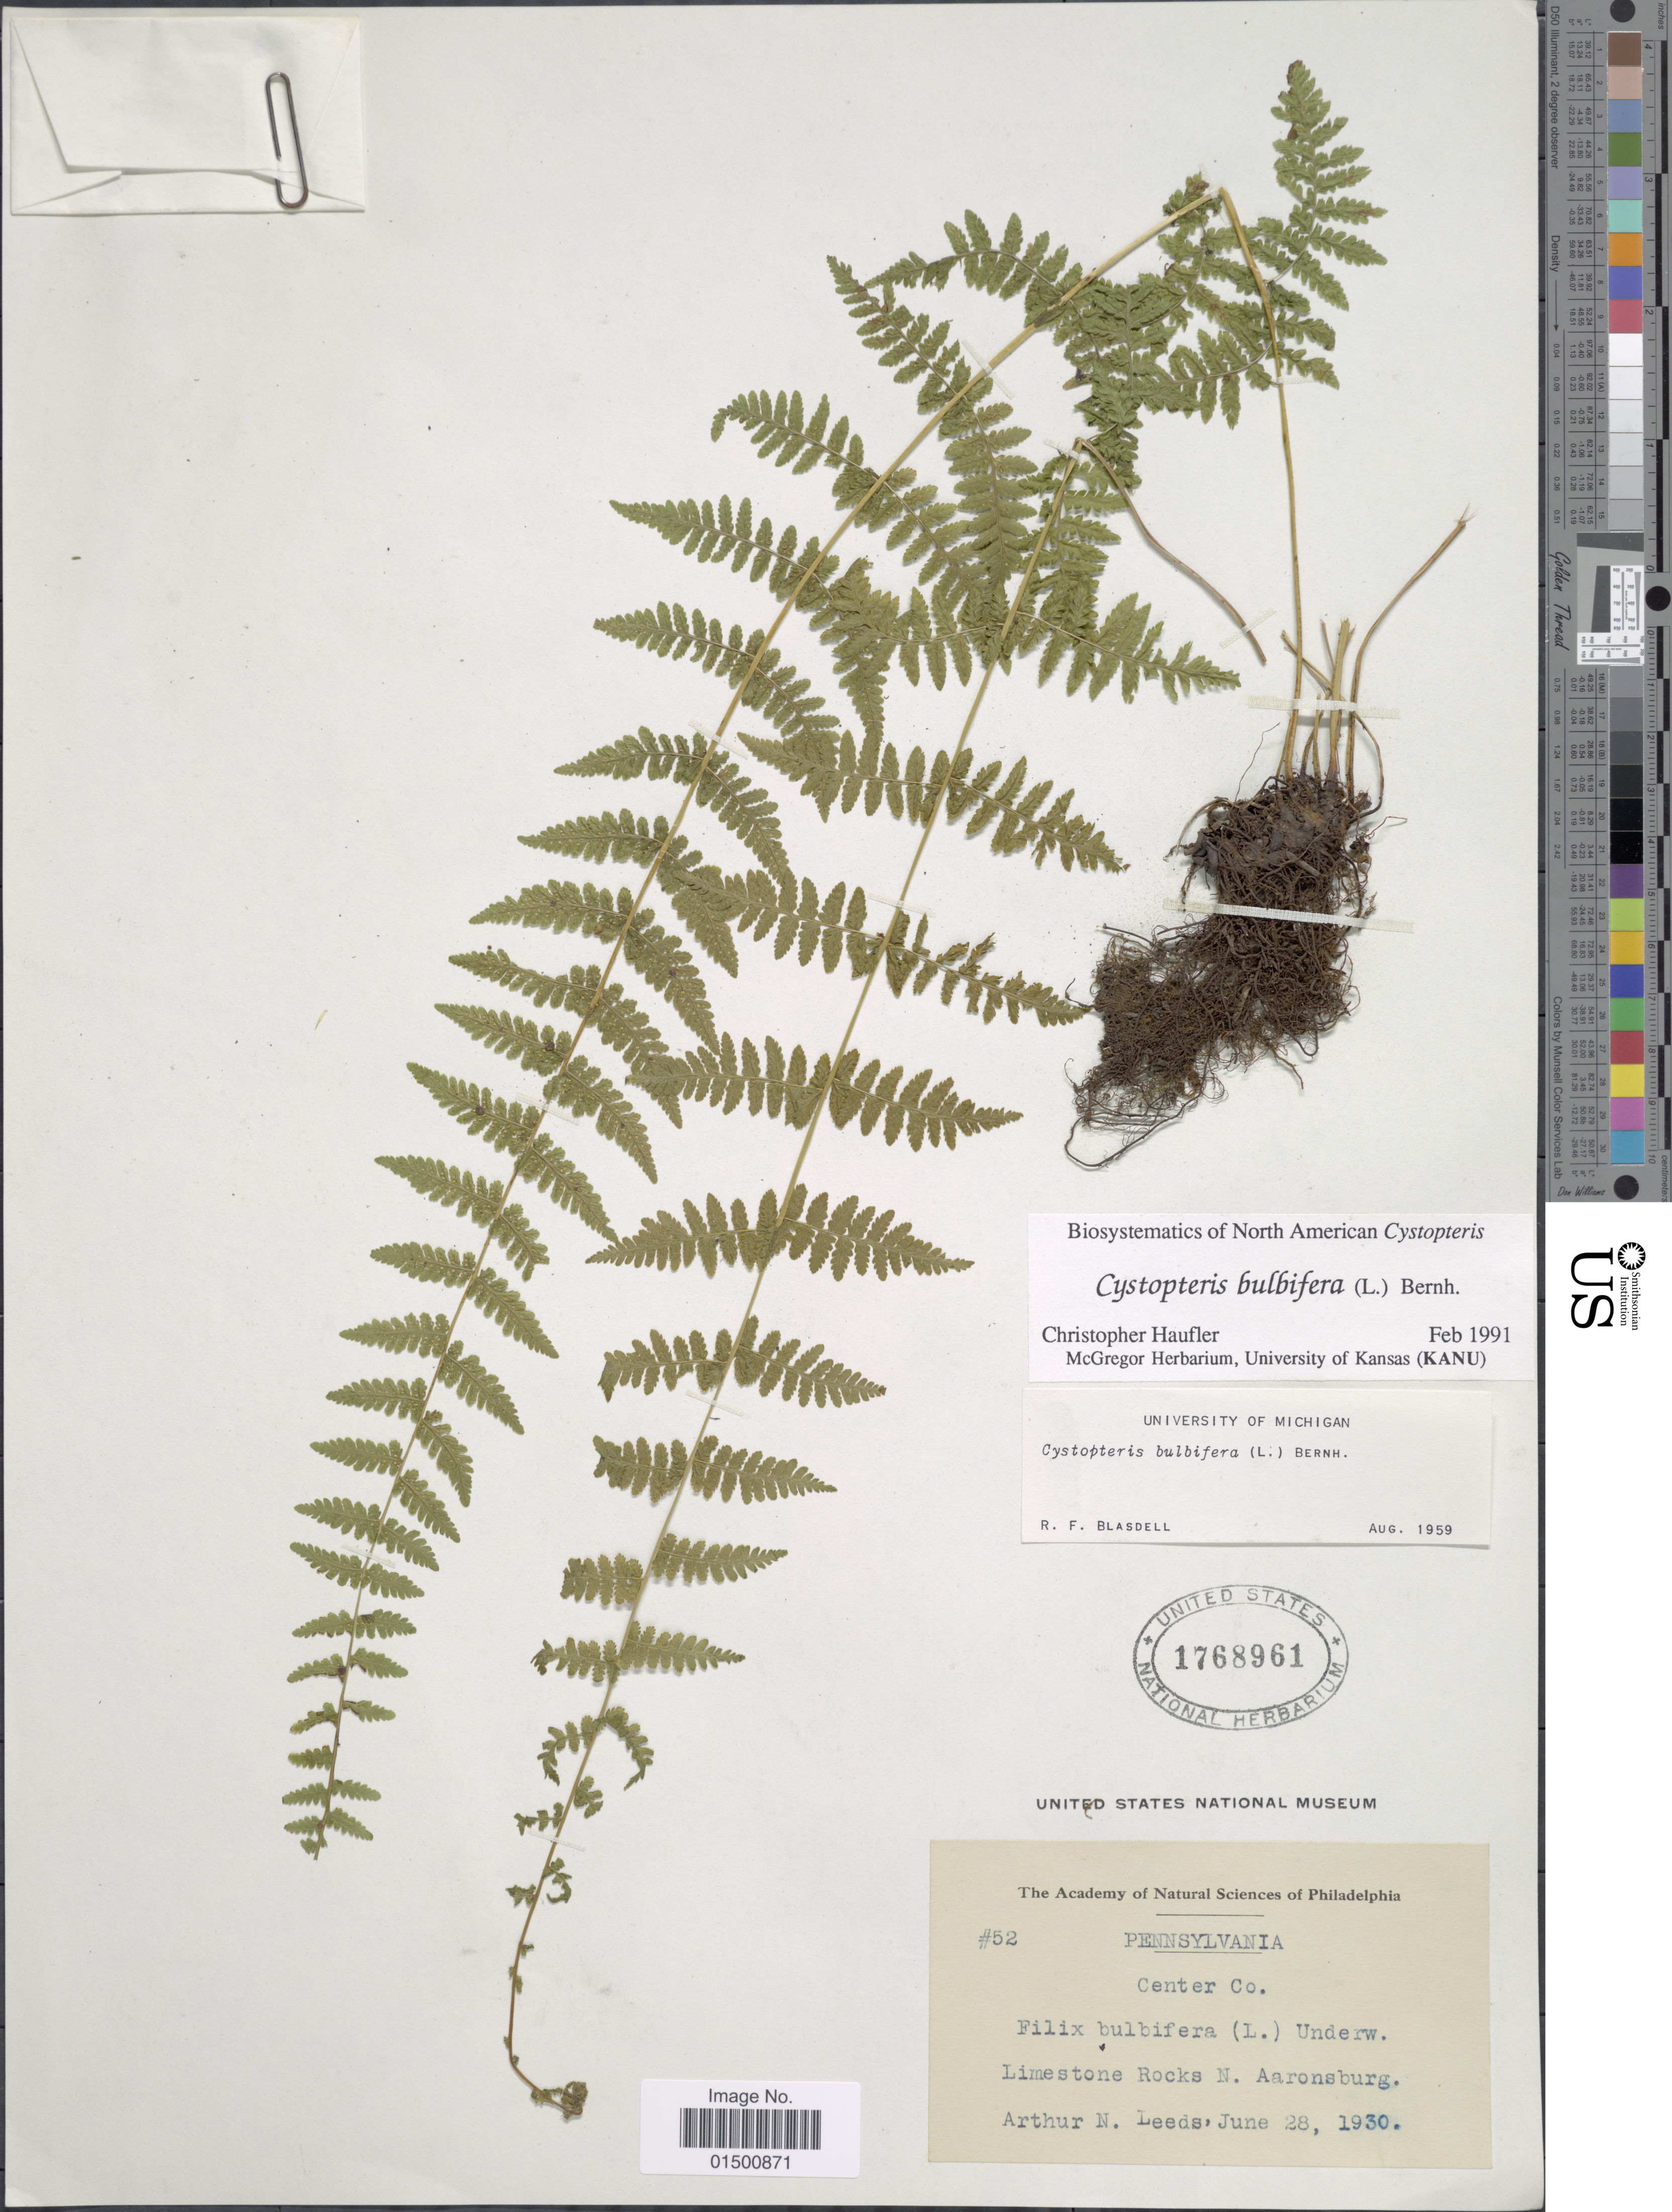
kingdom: Plantae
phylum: Tracheophyta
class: Polypodiopsida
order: Polypodiales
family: Cystopteridaceae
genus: Cystopteris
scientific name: Cystopteris bulbifera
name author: (L.) Bernh.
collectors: A. N. Leeds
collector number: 52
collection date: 1930-06-28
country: United States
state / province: Pennsylvania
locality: Center Co., Limestone Rocks near N,. Aaronsburg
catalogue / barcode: US 1768961